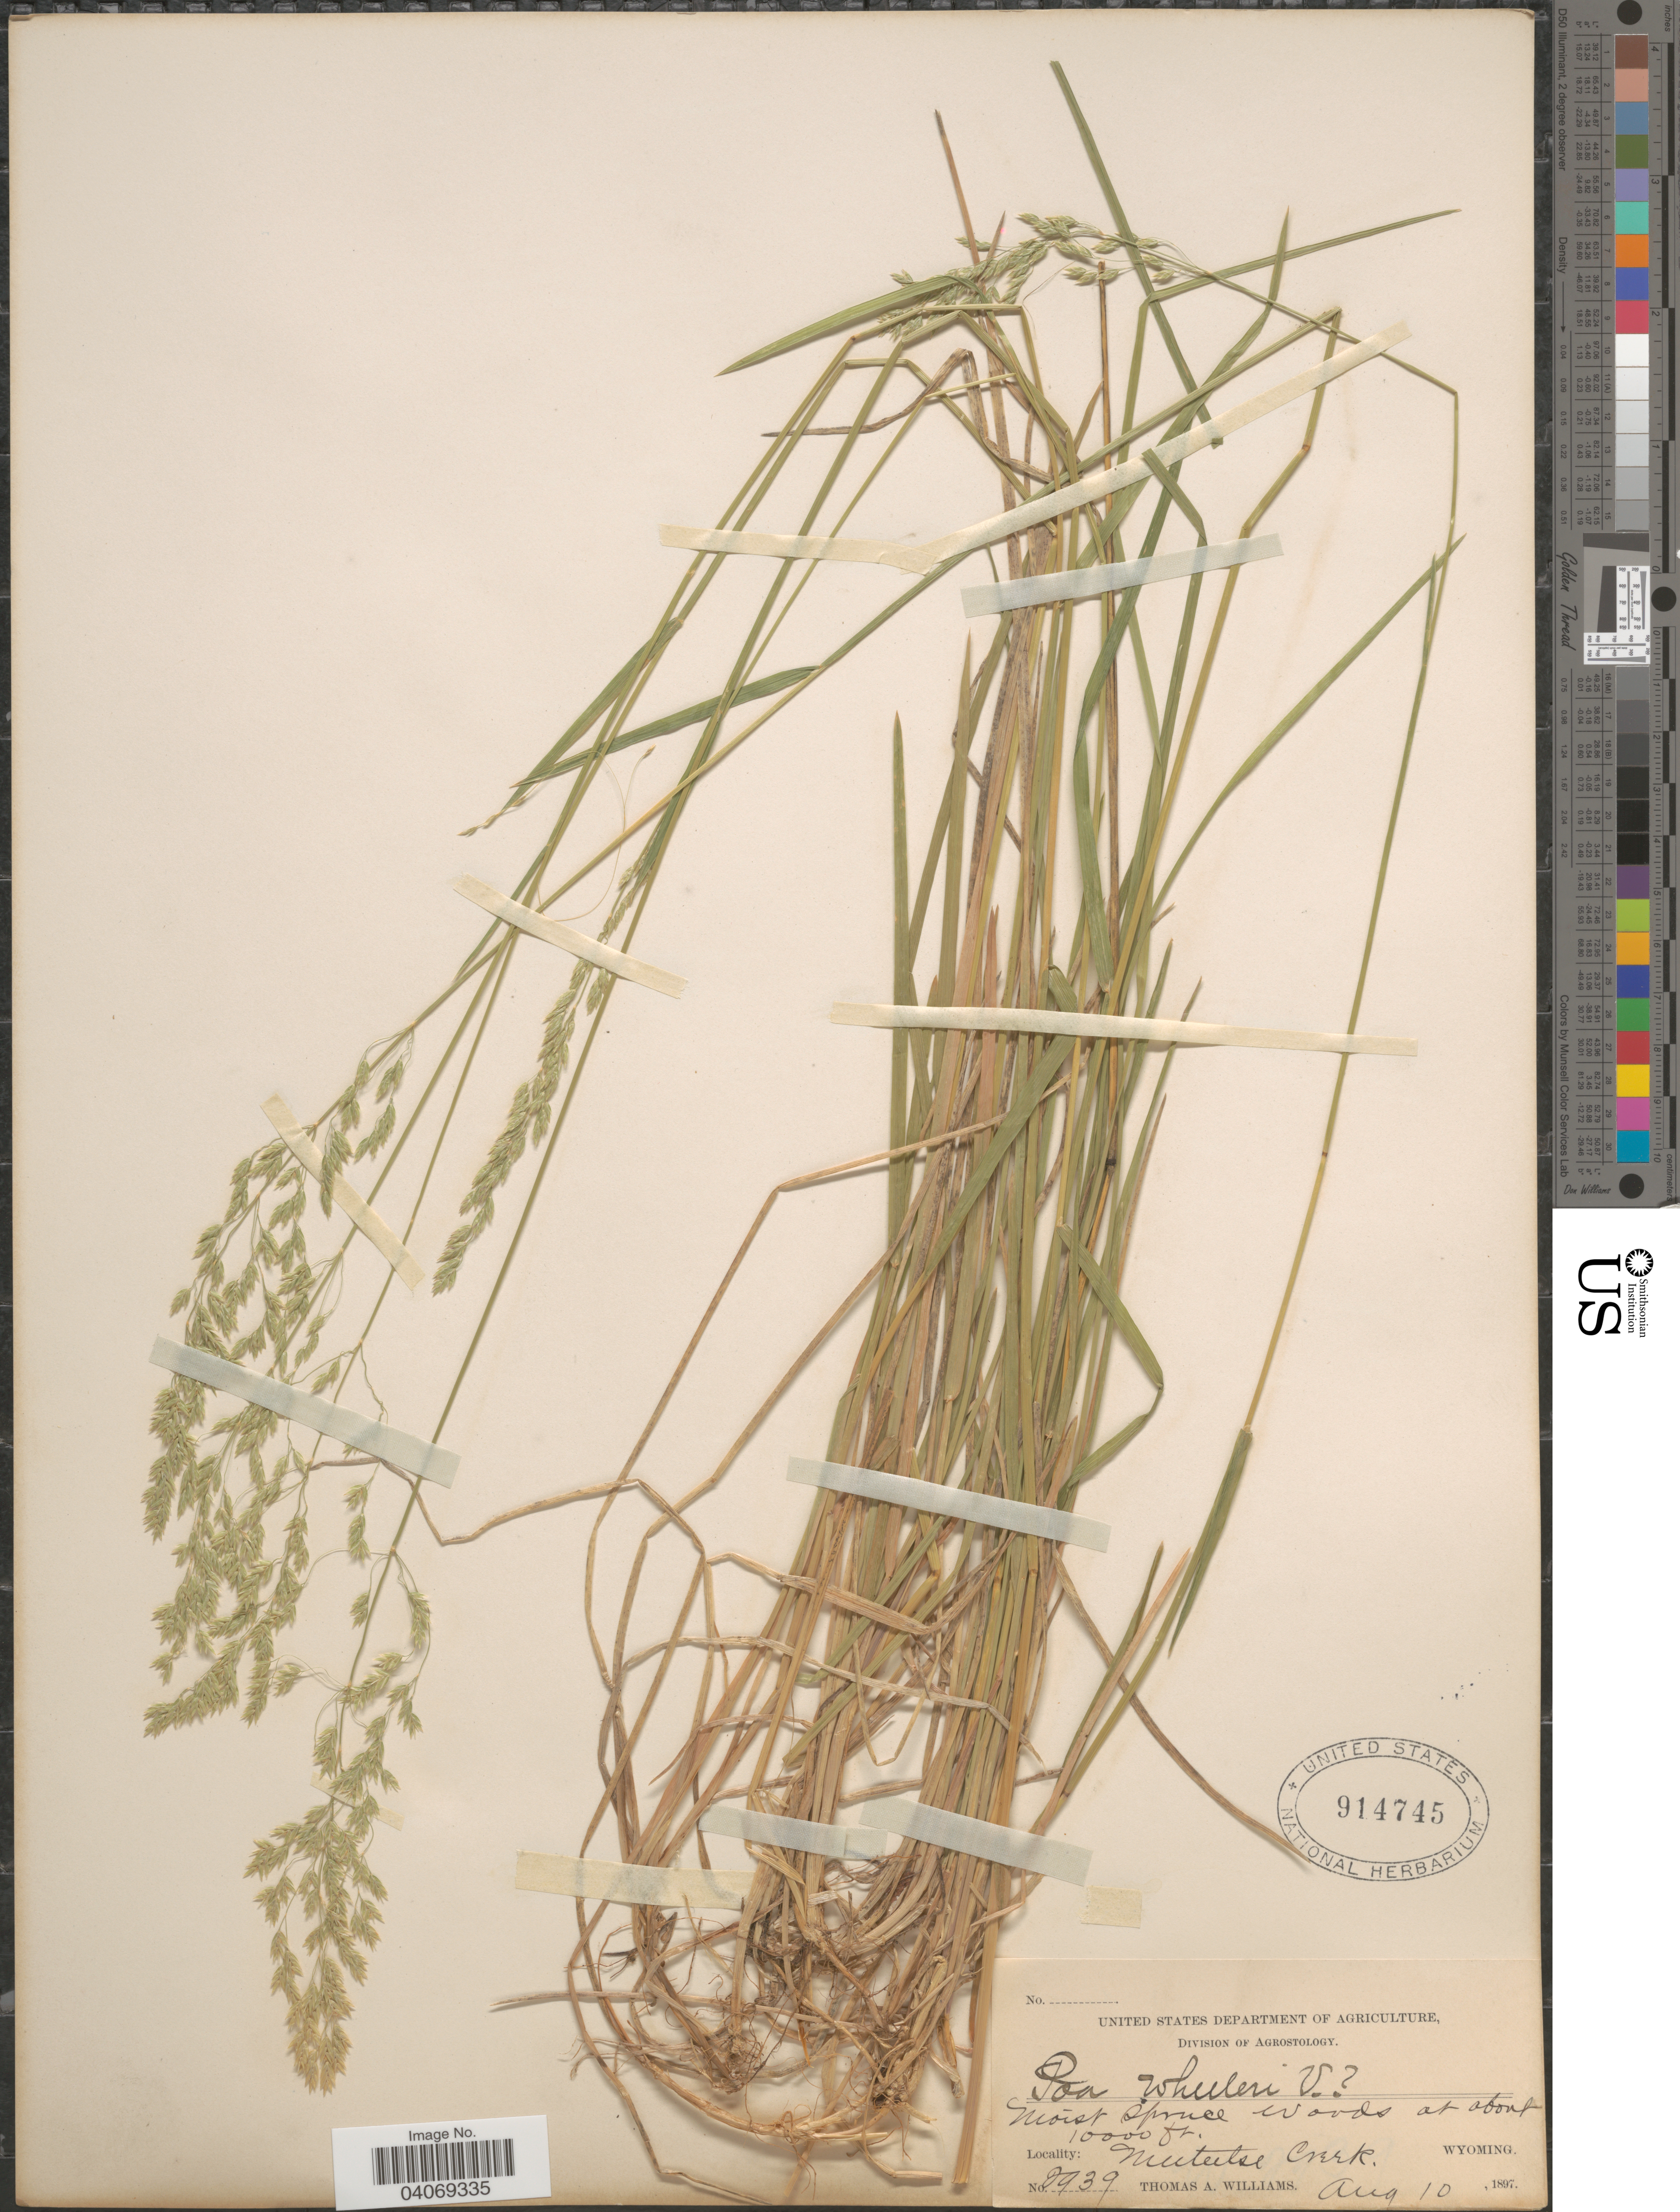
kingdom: Plantae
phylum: Tracheophyta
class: Liliopsida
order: Poales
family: Poaceae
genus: Poa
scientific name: Poa wheeleri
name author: Vasey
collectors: T. A. Williams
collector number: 2939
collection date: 1897-08-10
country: United States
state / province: Wyoming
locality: Moist spruce woods. Meeteetse Creek.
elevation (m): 3048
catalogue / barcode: US 914745